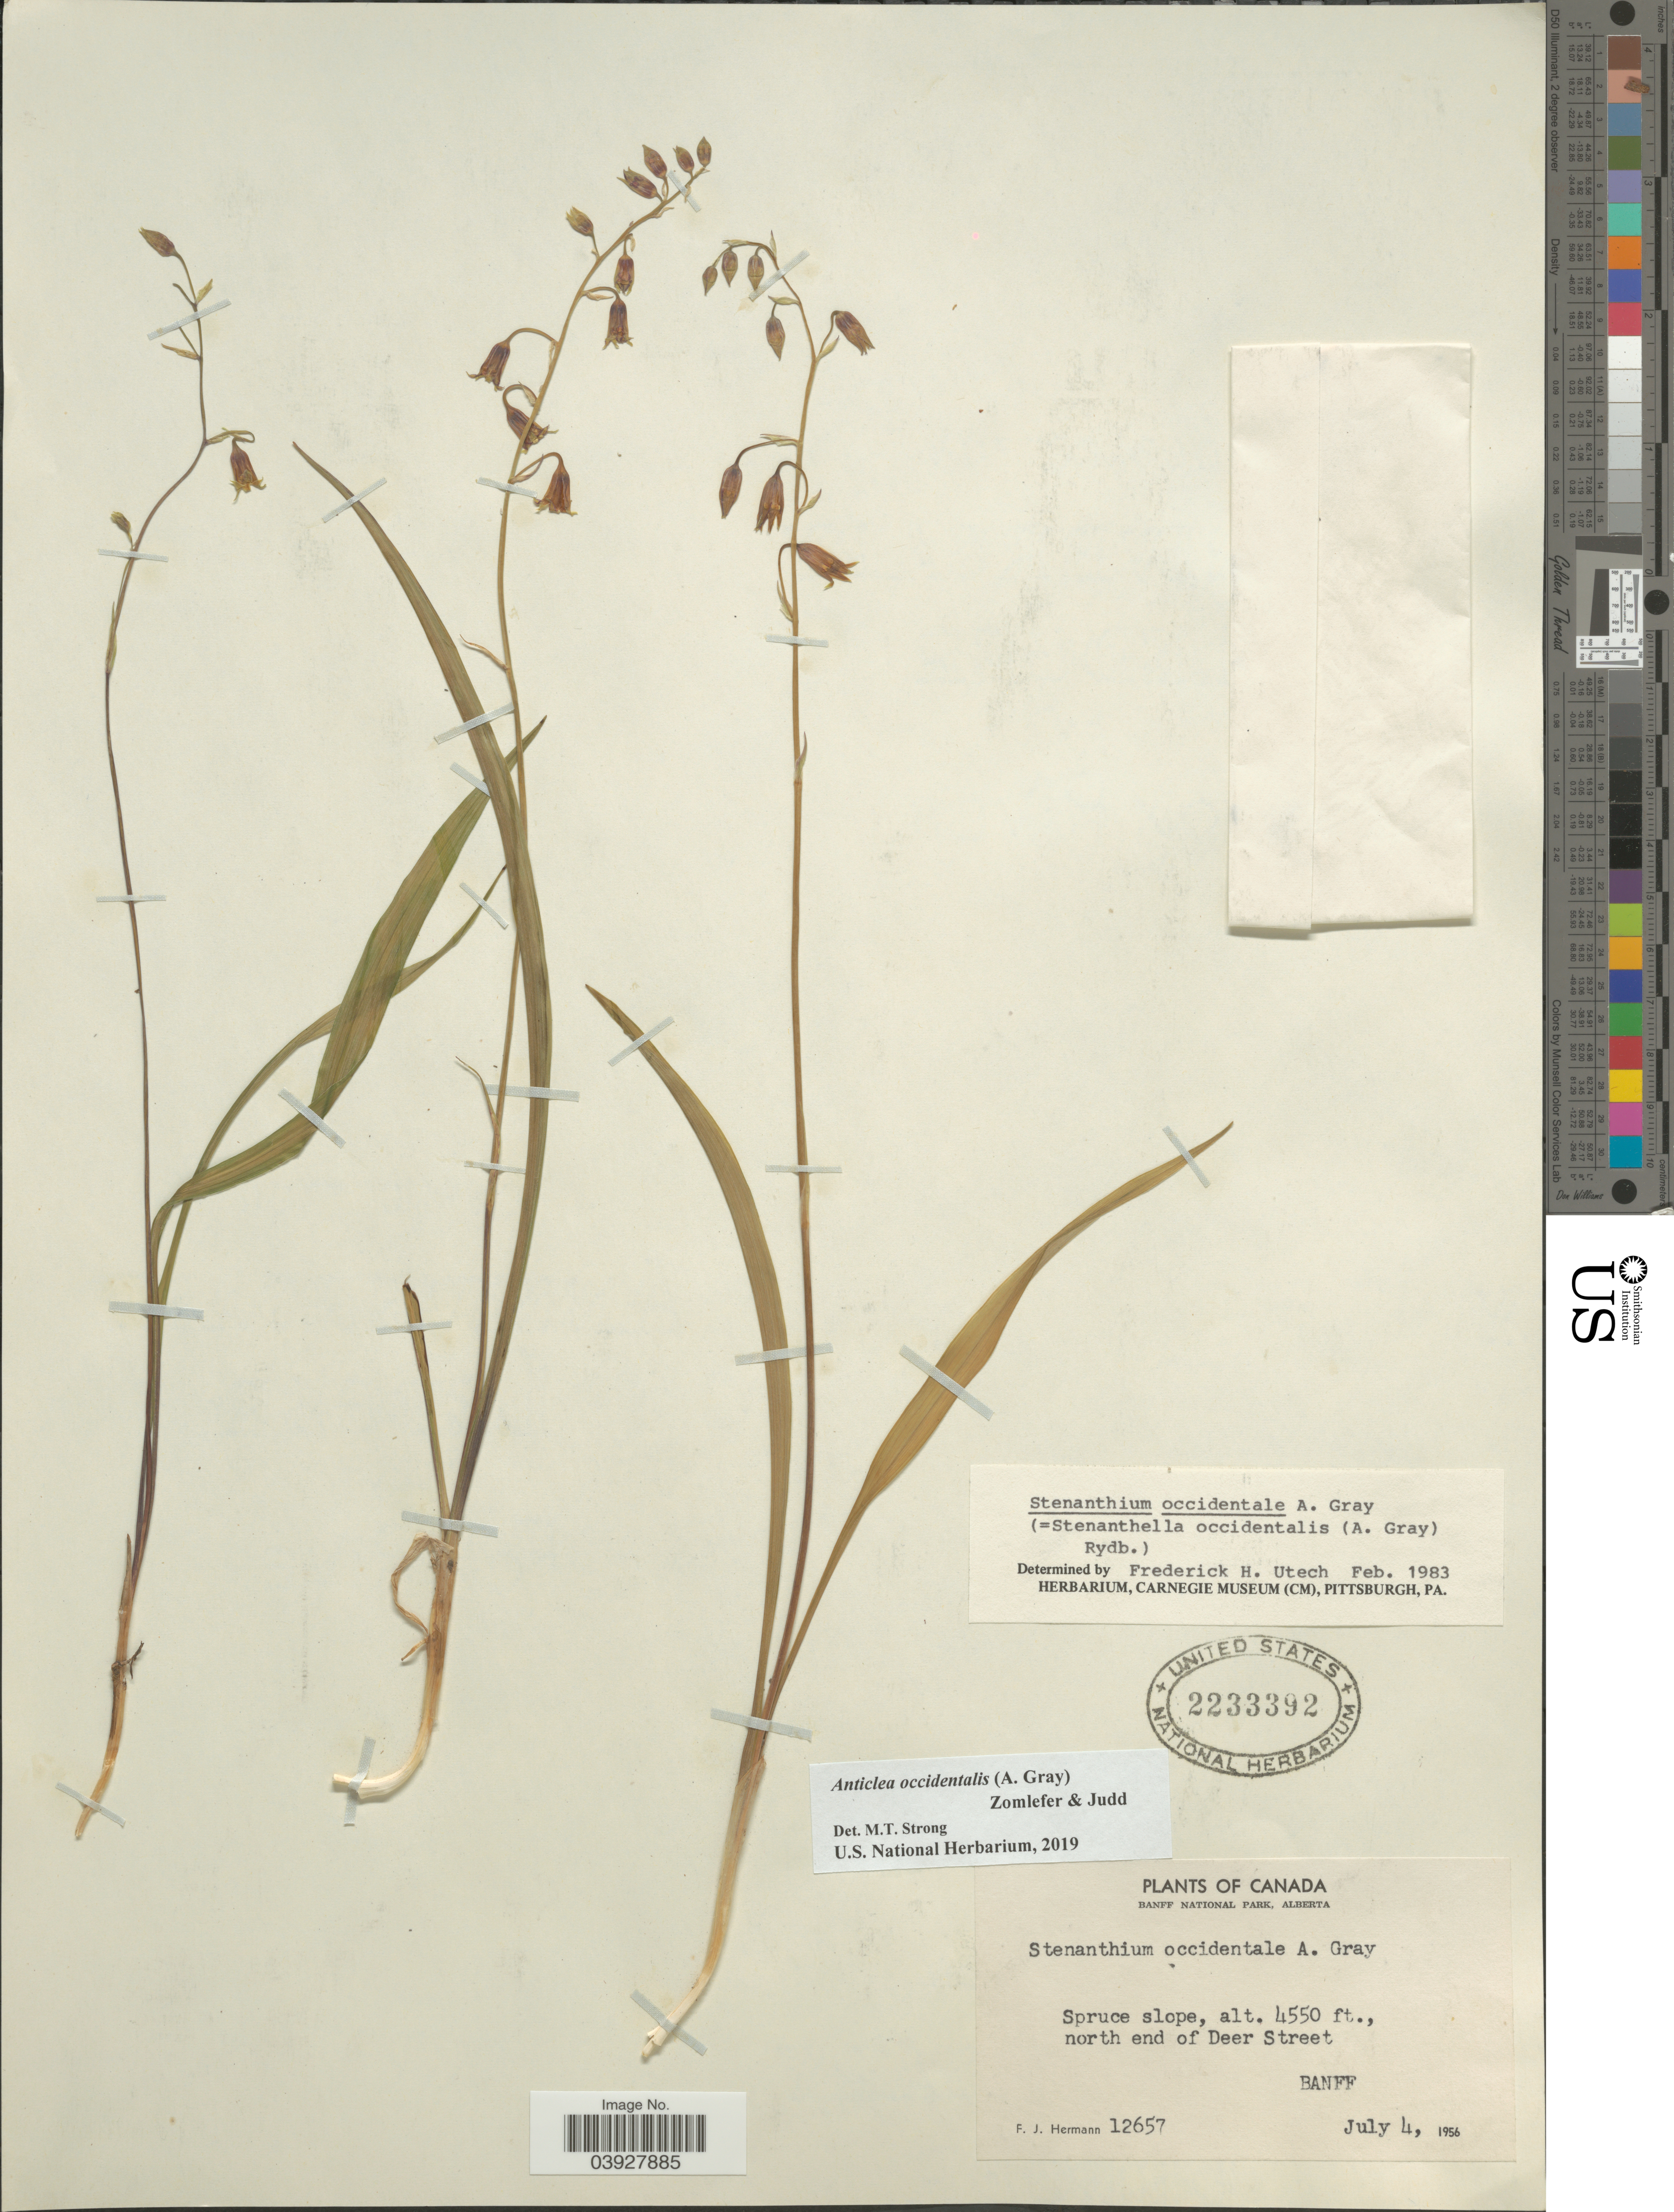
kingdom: Plantae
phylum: Tracheophyta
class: Liliopsida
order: Liliales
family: Melanthiaceae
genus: Anticlea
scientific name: Anticlea occidentalis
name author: (A. Gray) Zomlefer & Judd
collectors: F. J. Hermann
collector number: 12657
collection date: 1956-07-04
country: Canada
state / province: Alberta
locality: Banff National Park. North end of Deer Street, Banff.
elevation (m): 1387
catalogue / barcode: US 2233392